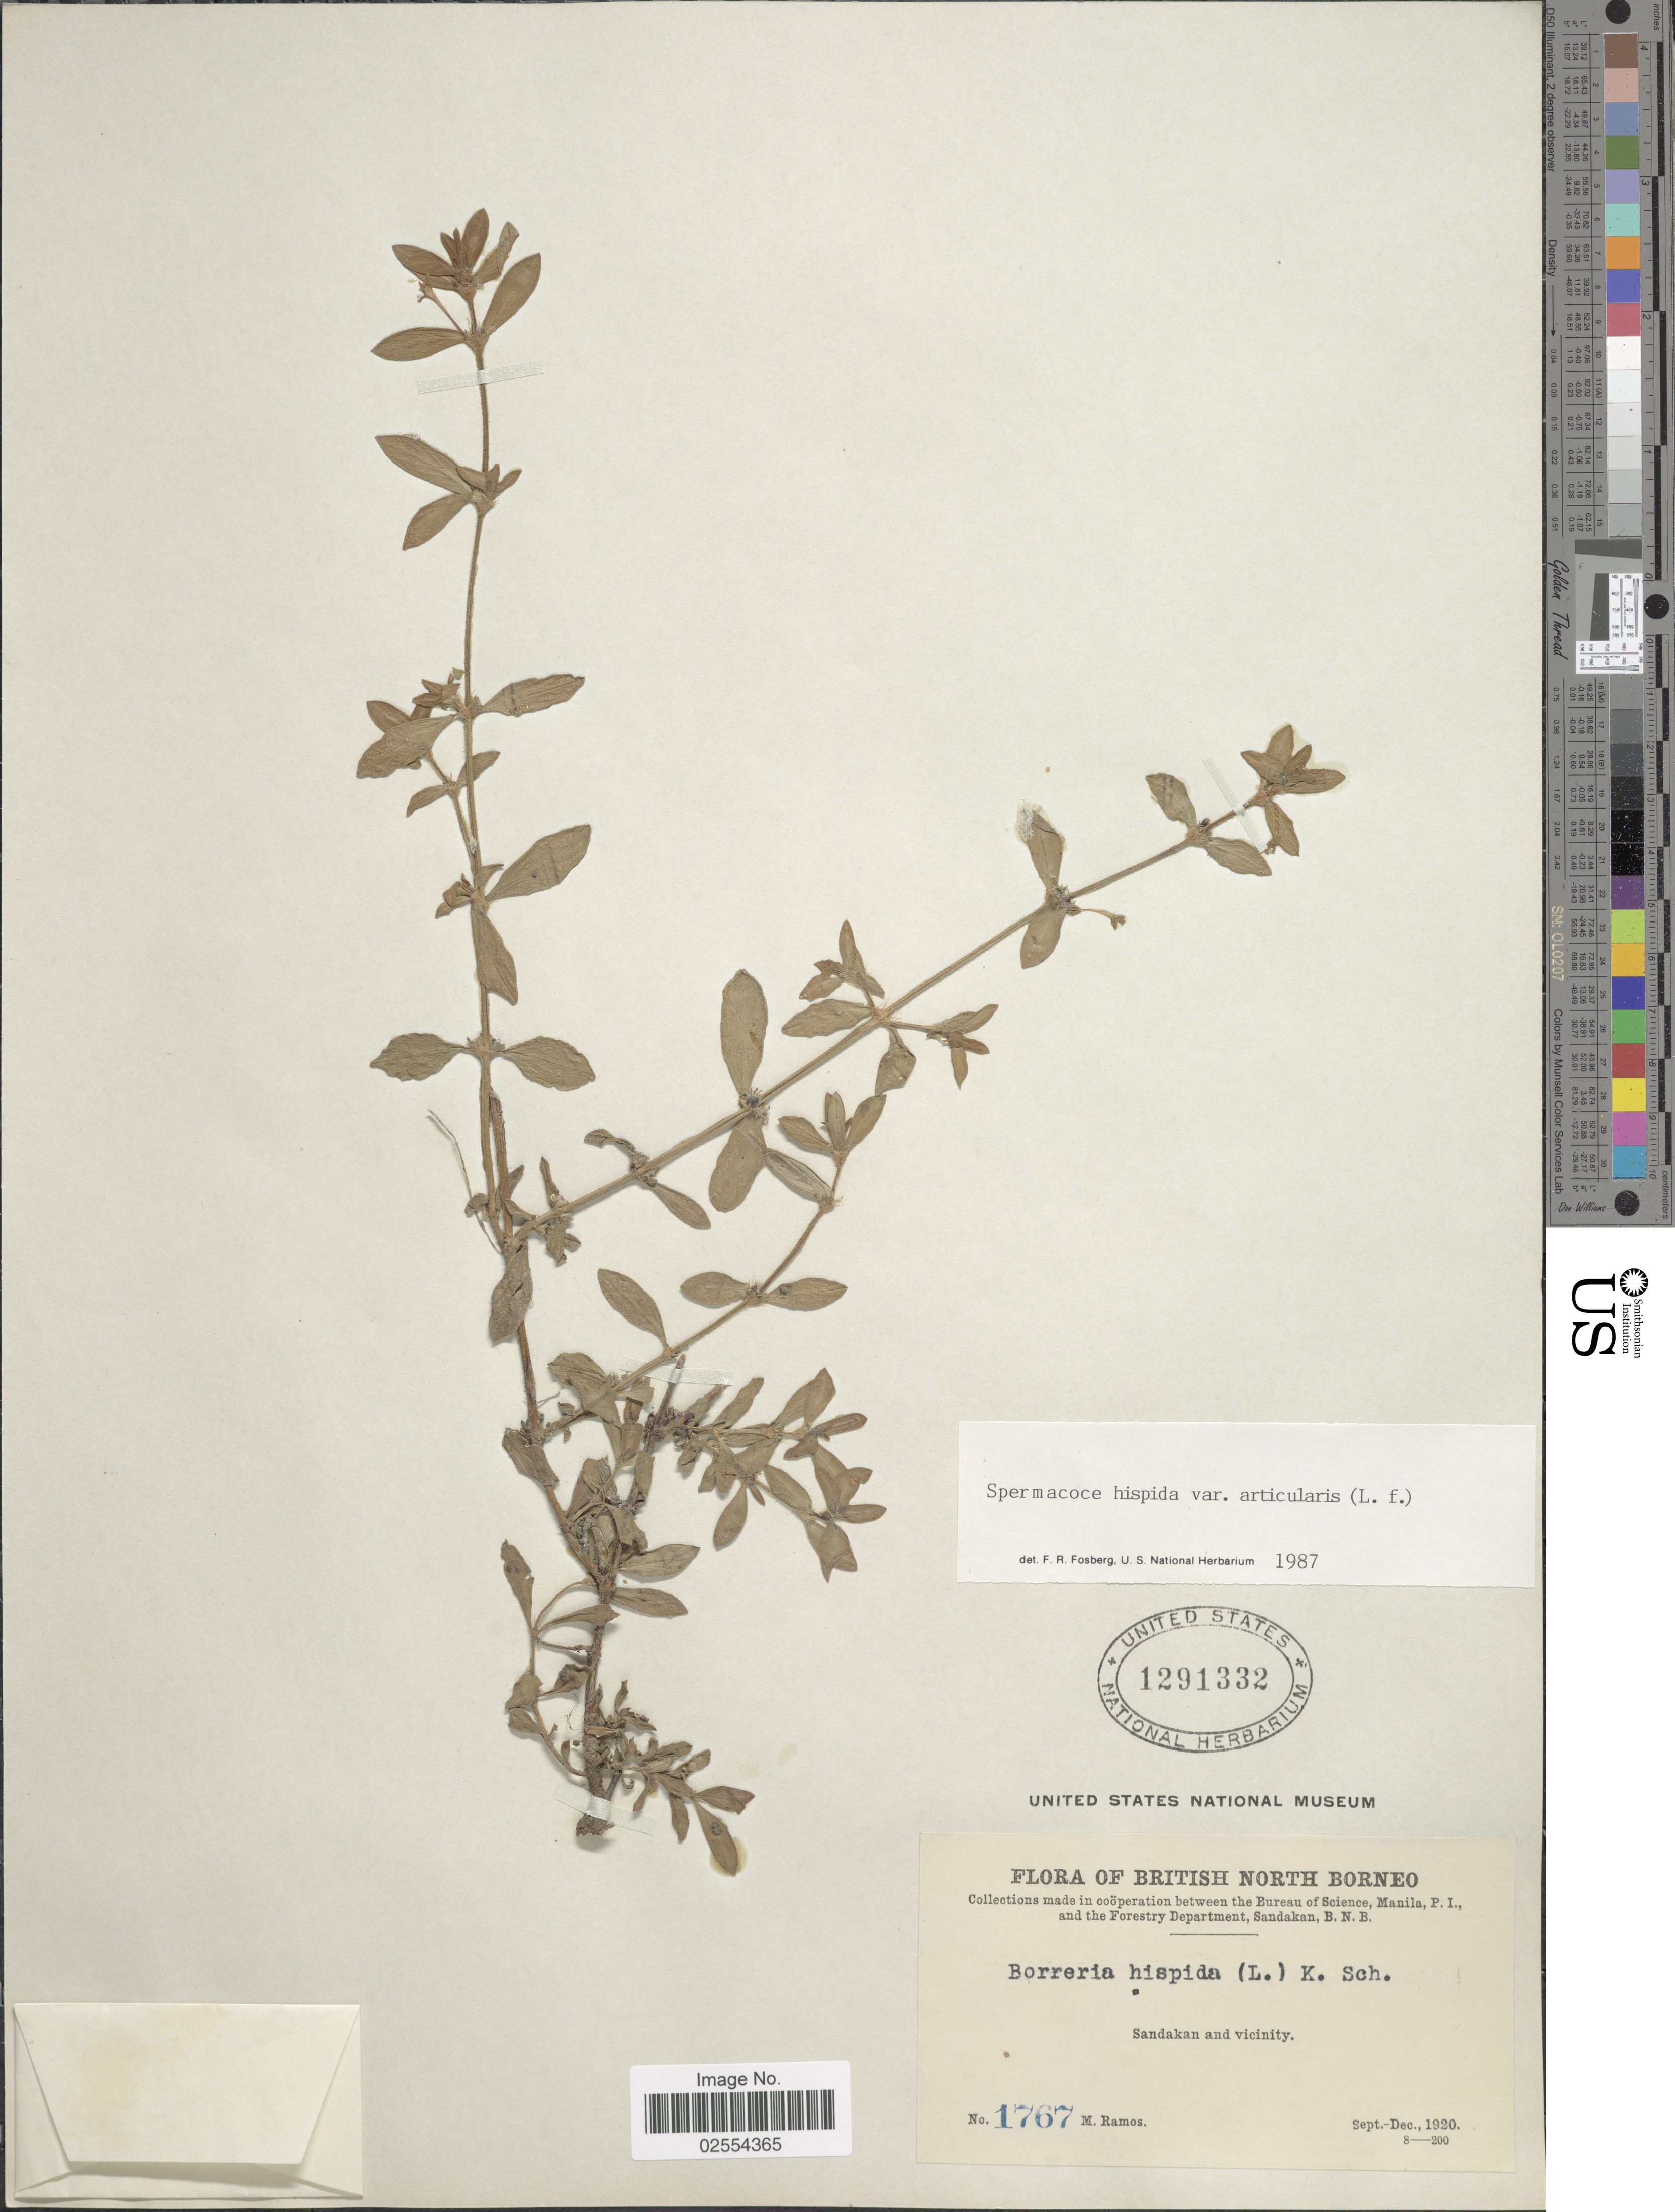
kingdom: Plantae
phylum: Tracheophyta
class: Magnoliopsida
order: Gentianales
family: Rubiaceae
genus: Spermacoce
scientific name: Spermacoce hispida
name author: L.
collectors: M. Ramos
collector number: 1767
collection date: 1920-09/1920-12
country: Malaysia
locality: British North Borneo, Sandakan and vicinity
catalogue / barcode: US 1291332